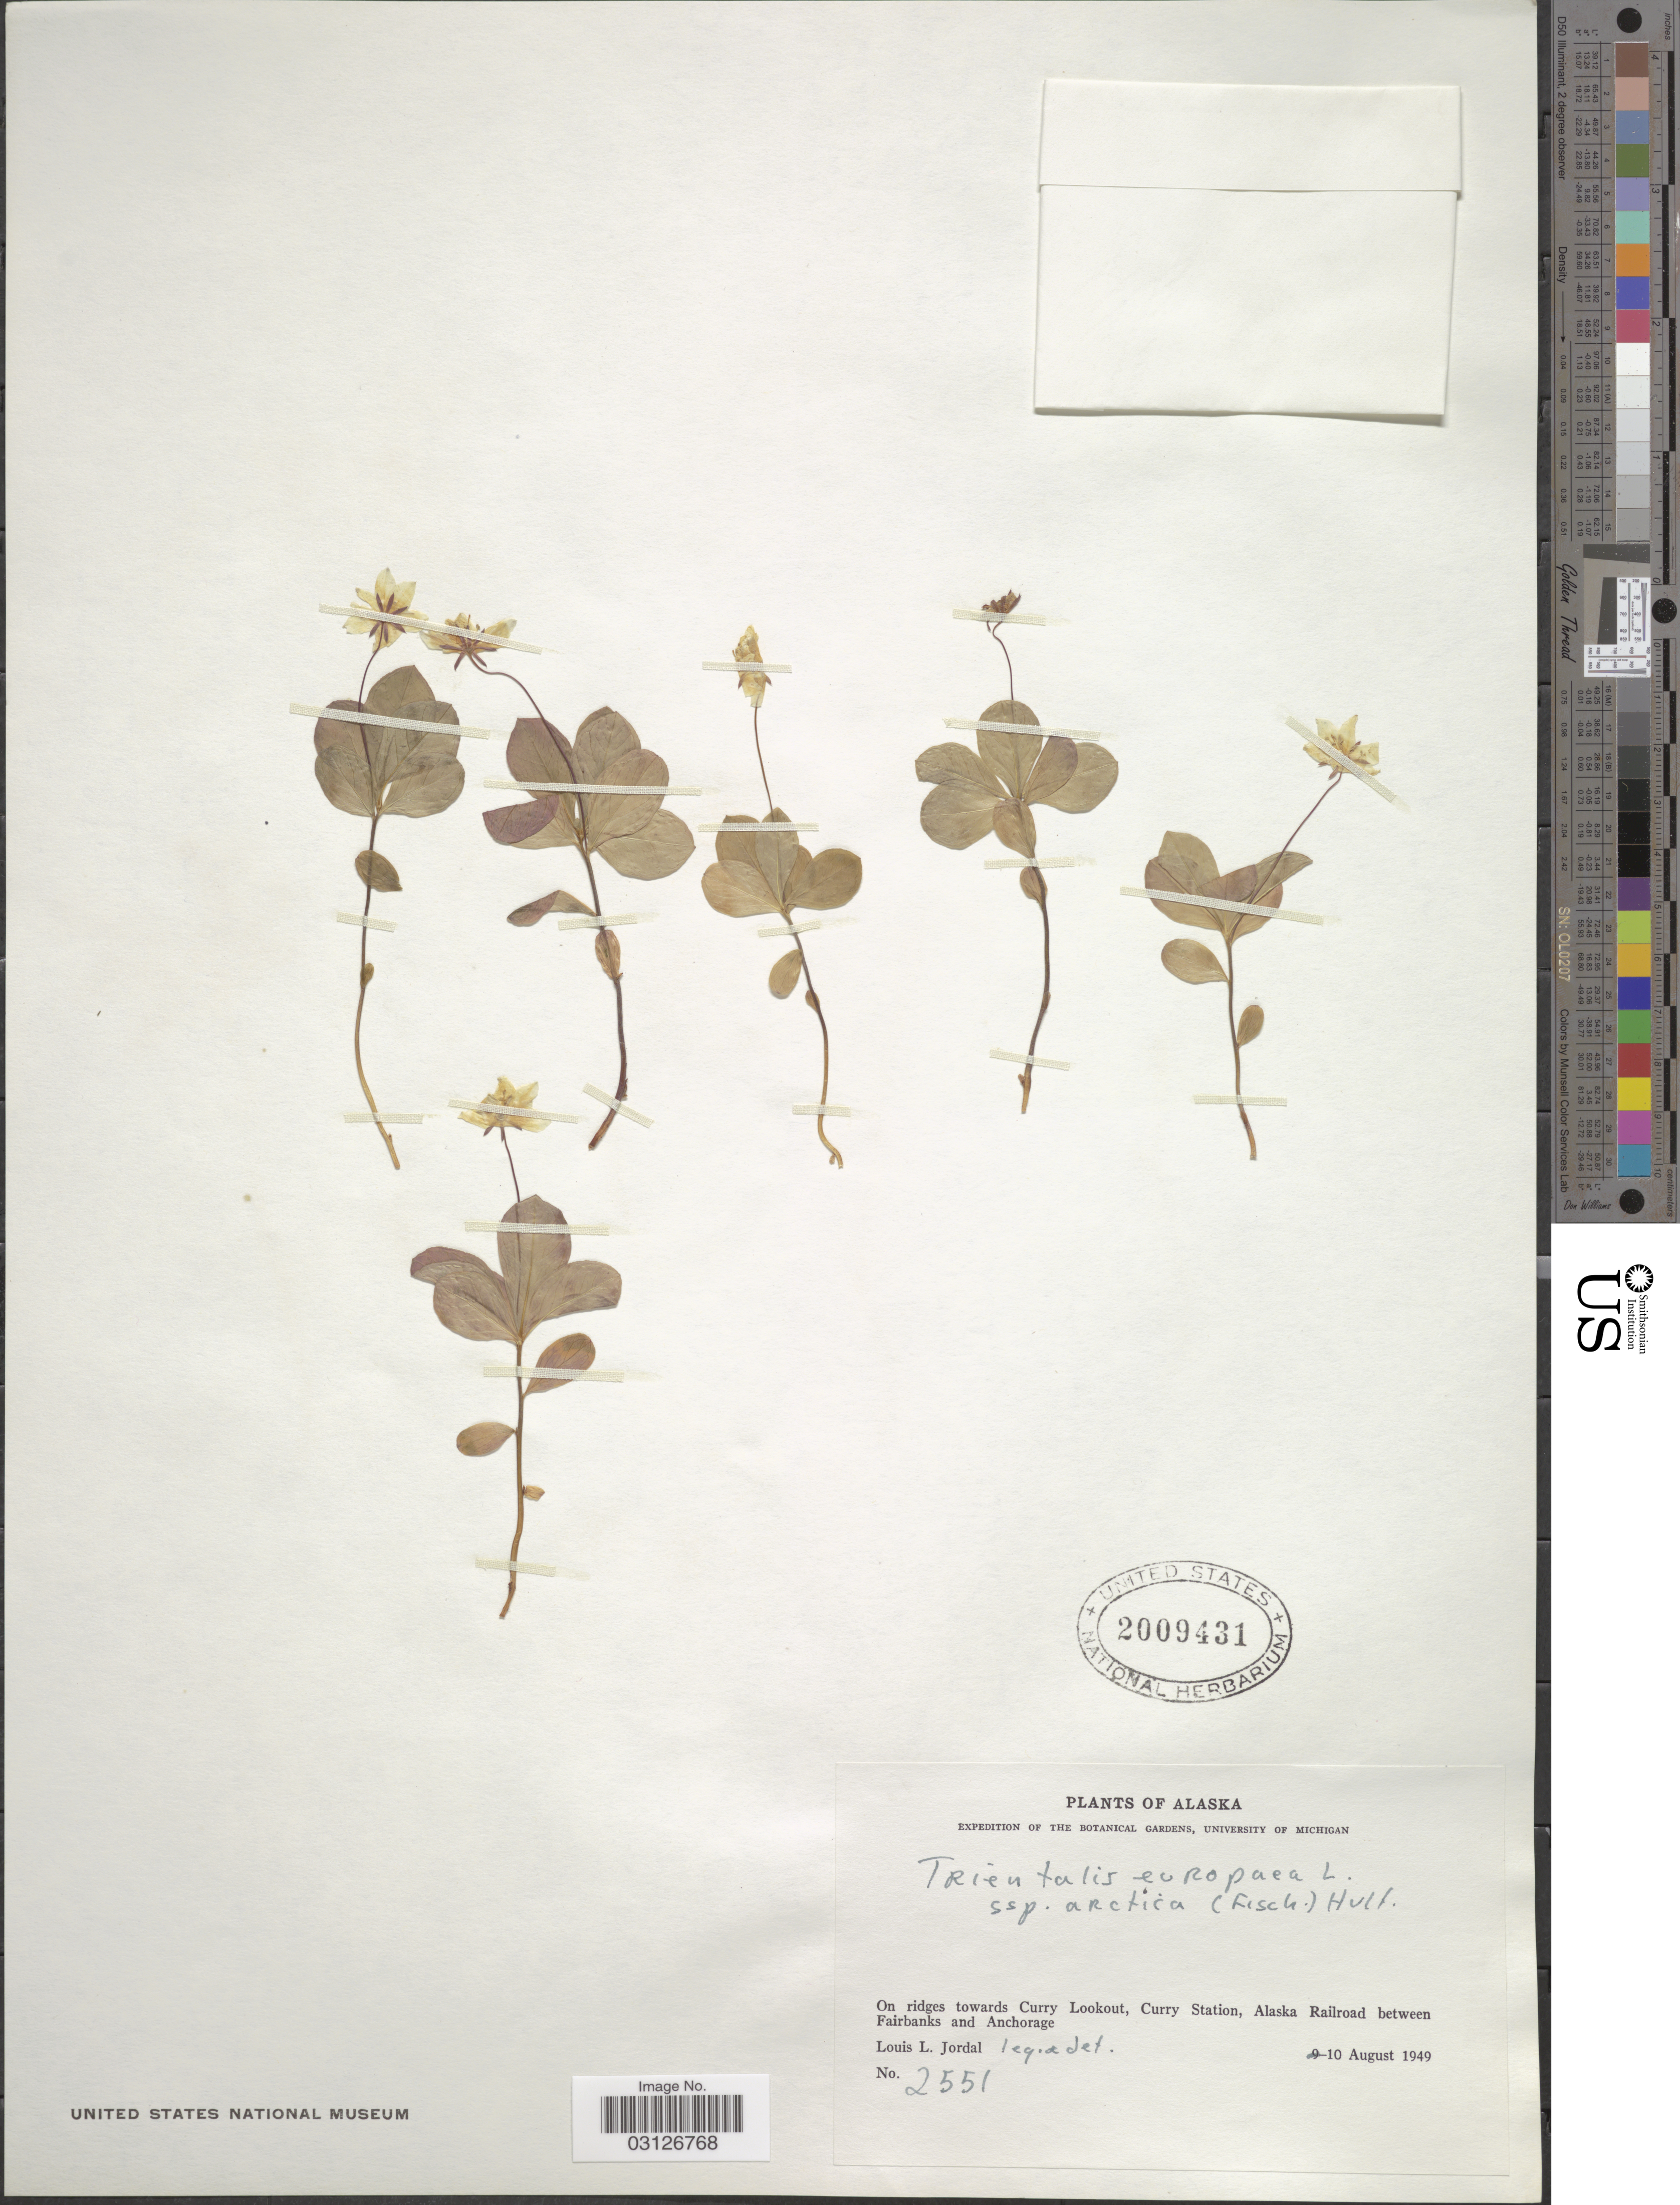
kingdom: Plantae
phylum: Tracheophyta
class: Magnoliopsida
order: Ericales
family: Primulaceae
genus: Trientalis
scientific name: Trientalis europaea subsp. arctica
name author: (Fisch. ex Hook.) Hultén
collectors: L. Jordal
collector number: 2551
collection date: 1949-08-10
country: United States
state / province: Alaska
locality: On ridges towards Curry Lookout, Curry Station, Alaska Railroad between Fairbanks and Anchorage.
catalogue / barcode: US 2009431